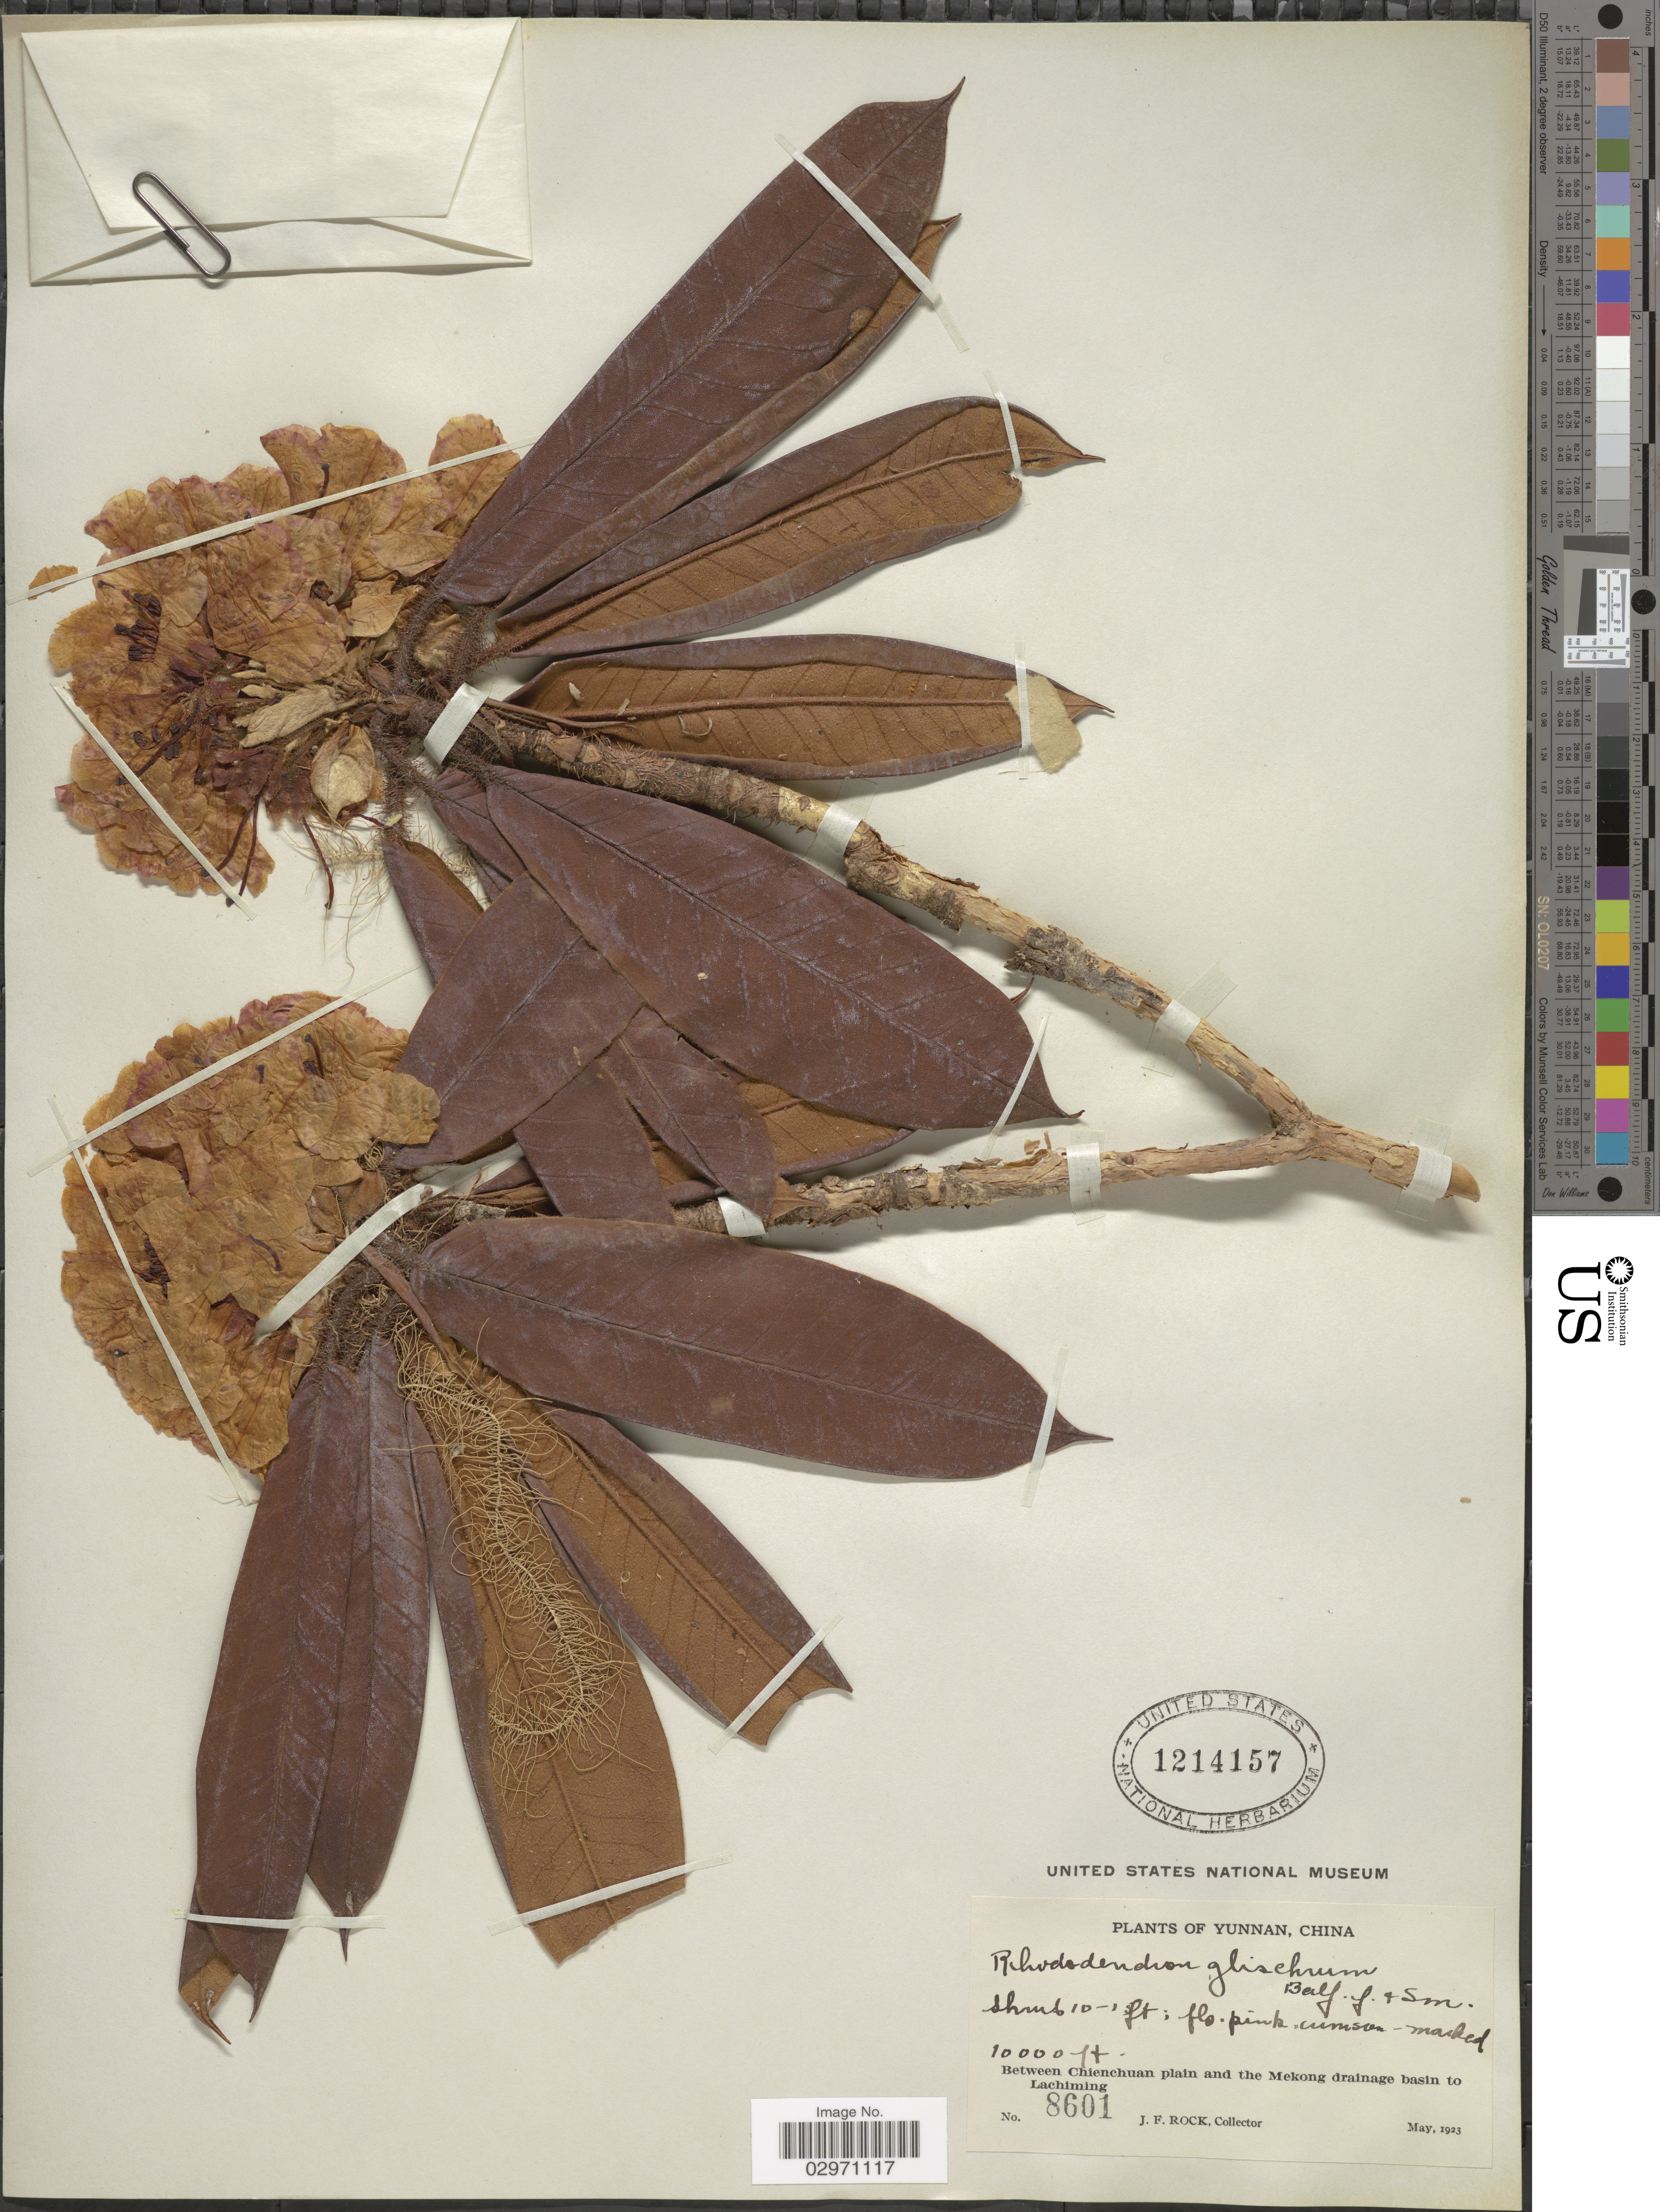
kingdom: Plantae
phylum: Tracheophyta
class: Magnoliopsida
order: Ericales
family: Ericaceae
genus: Rhododendron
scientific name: Rhododendron glischrum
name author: Balf. f. & W.W. Sm.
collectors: J. Rock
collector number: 8601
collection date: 1923-05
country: China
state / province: Yunnan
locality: Between Chienchuan plain and the Mekong drainage basin to Lachiming.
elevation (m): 3048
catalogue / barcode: US 1214157